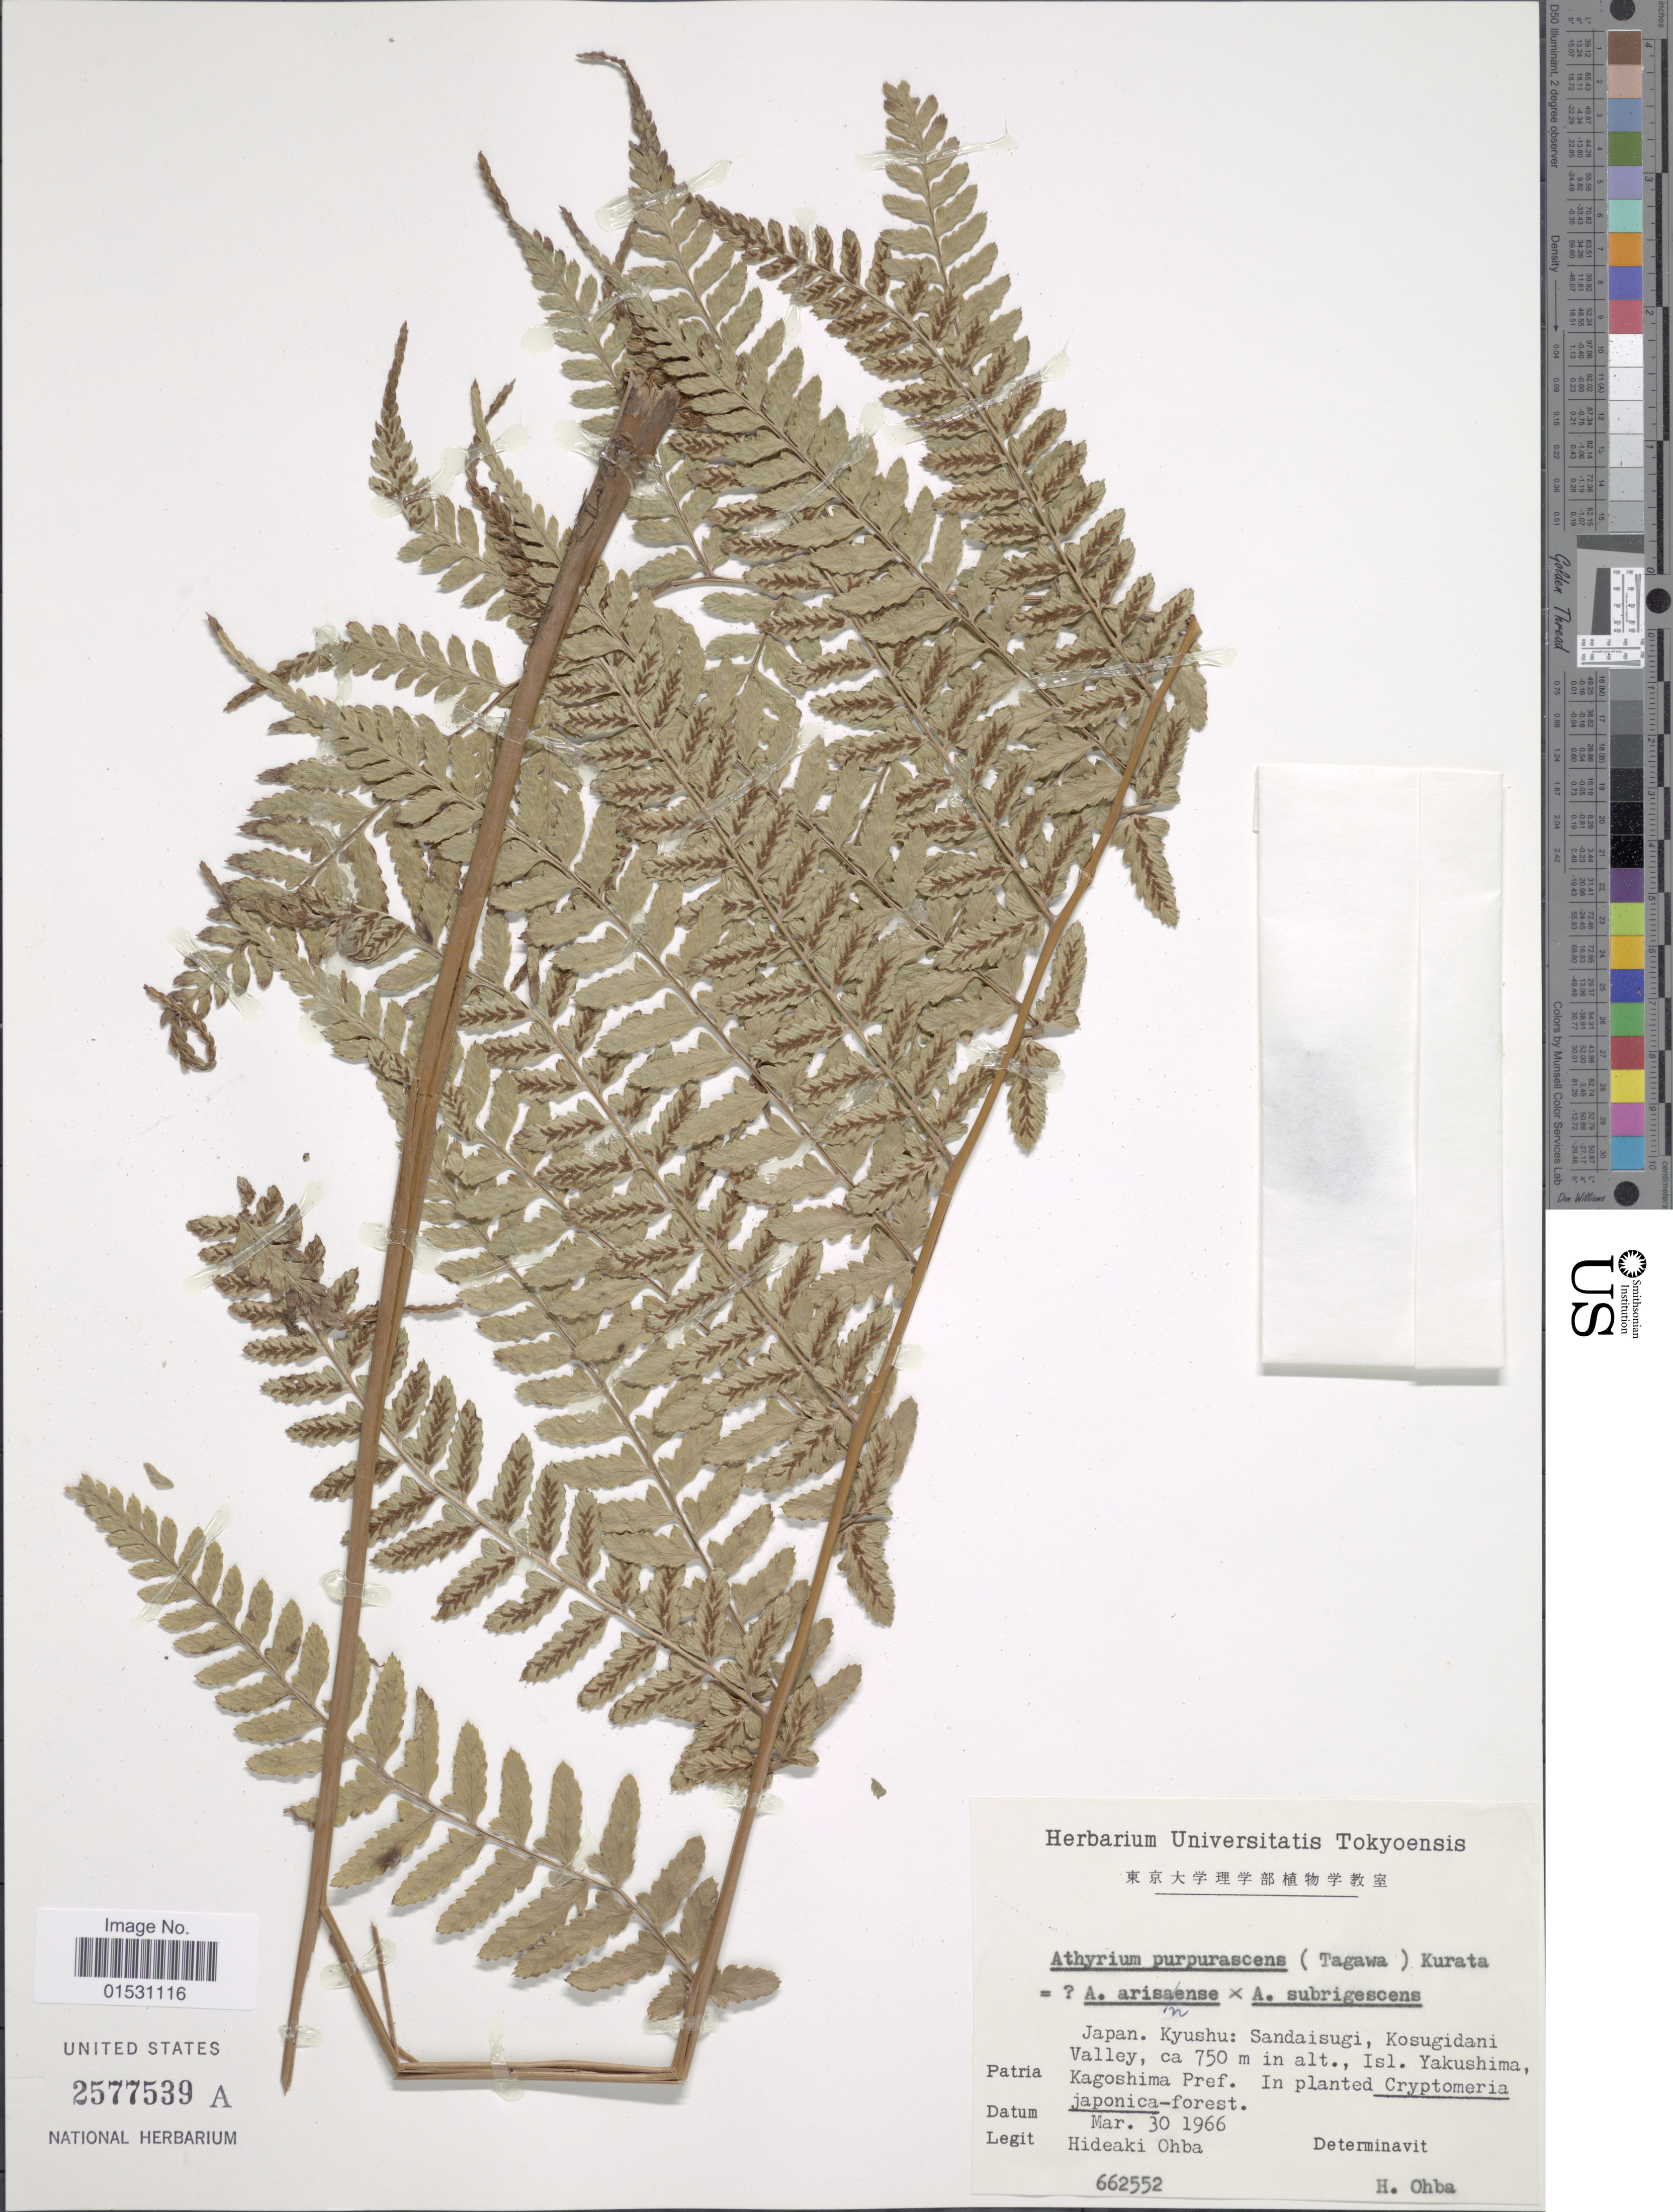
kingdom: Plantae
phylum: Tracheophyta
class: Polypodiopsida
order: Polypodiales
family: Athyriaceae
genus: Athyrium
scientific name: Athyrium x purpurascens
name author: (Tagawa) Sa. Kurata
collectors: H. Ohba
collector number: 662552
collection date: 1966-03-30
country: Japan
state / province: Kagosima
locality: Kyushu: Sandaisugi, Kosugidani Valley. Isl. Yakushima, Kagoshima Pref.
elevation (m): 750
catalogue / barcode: US 2577539A